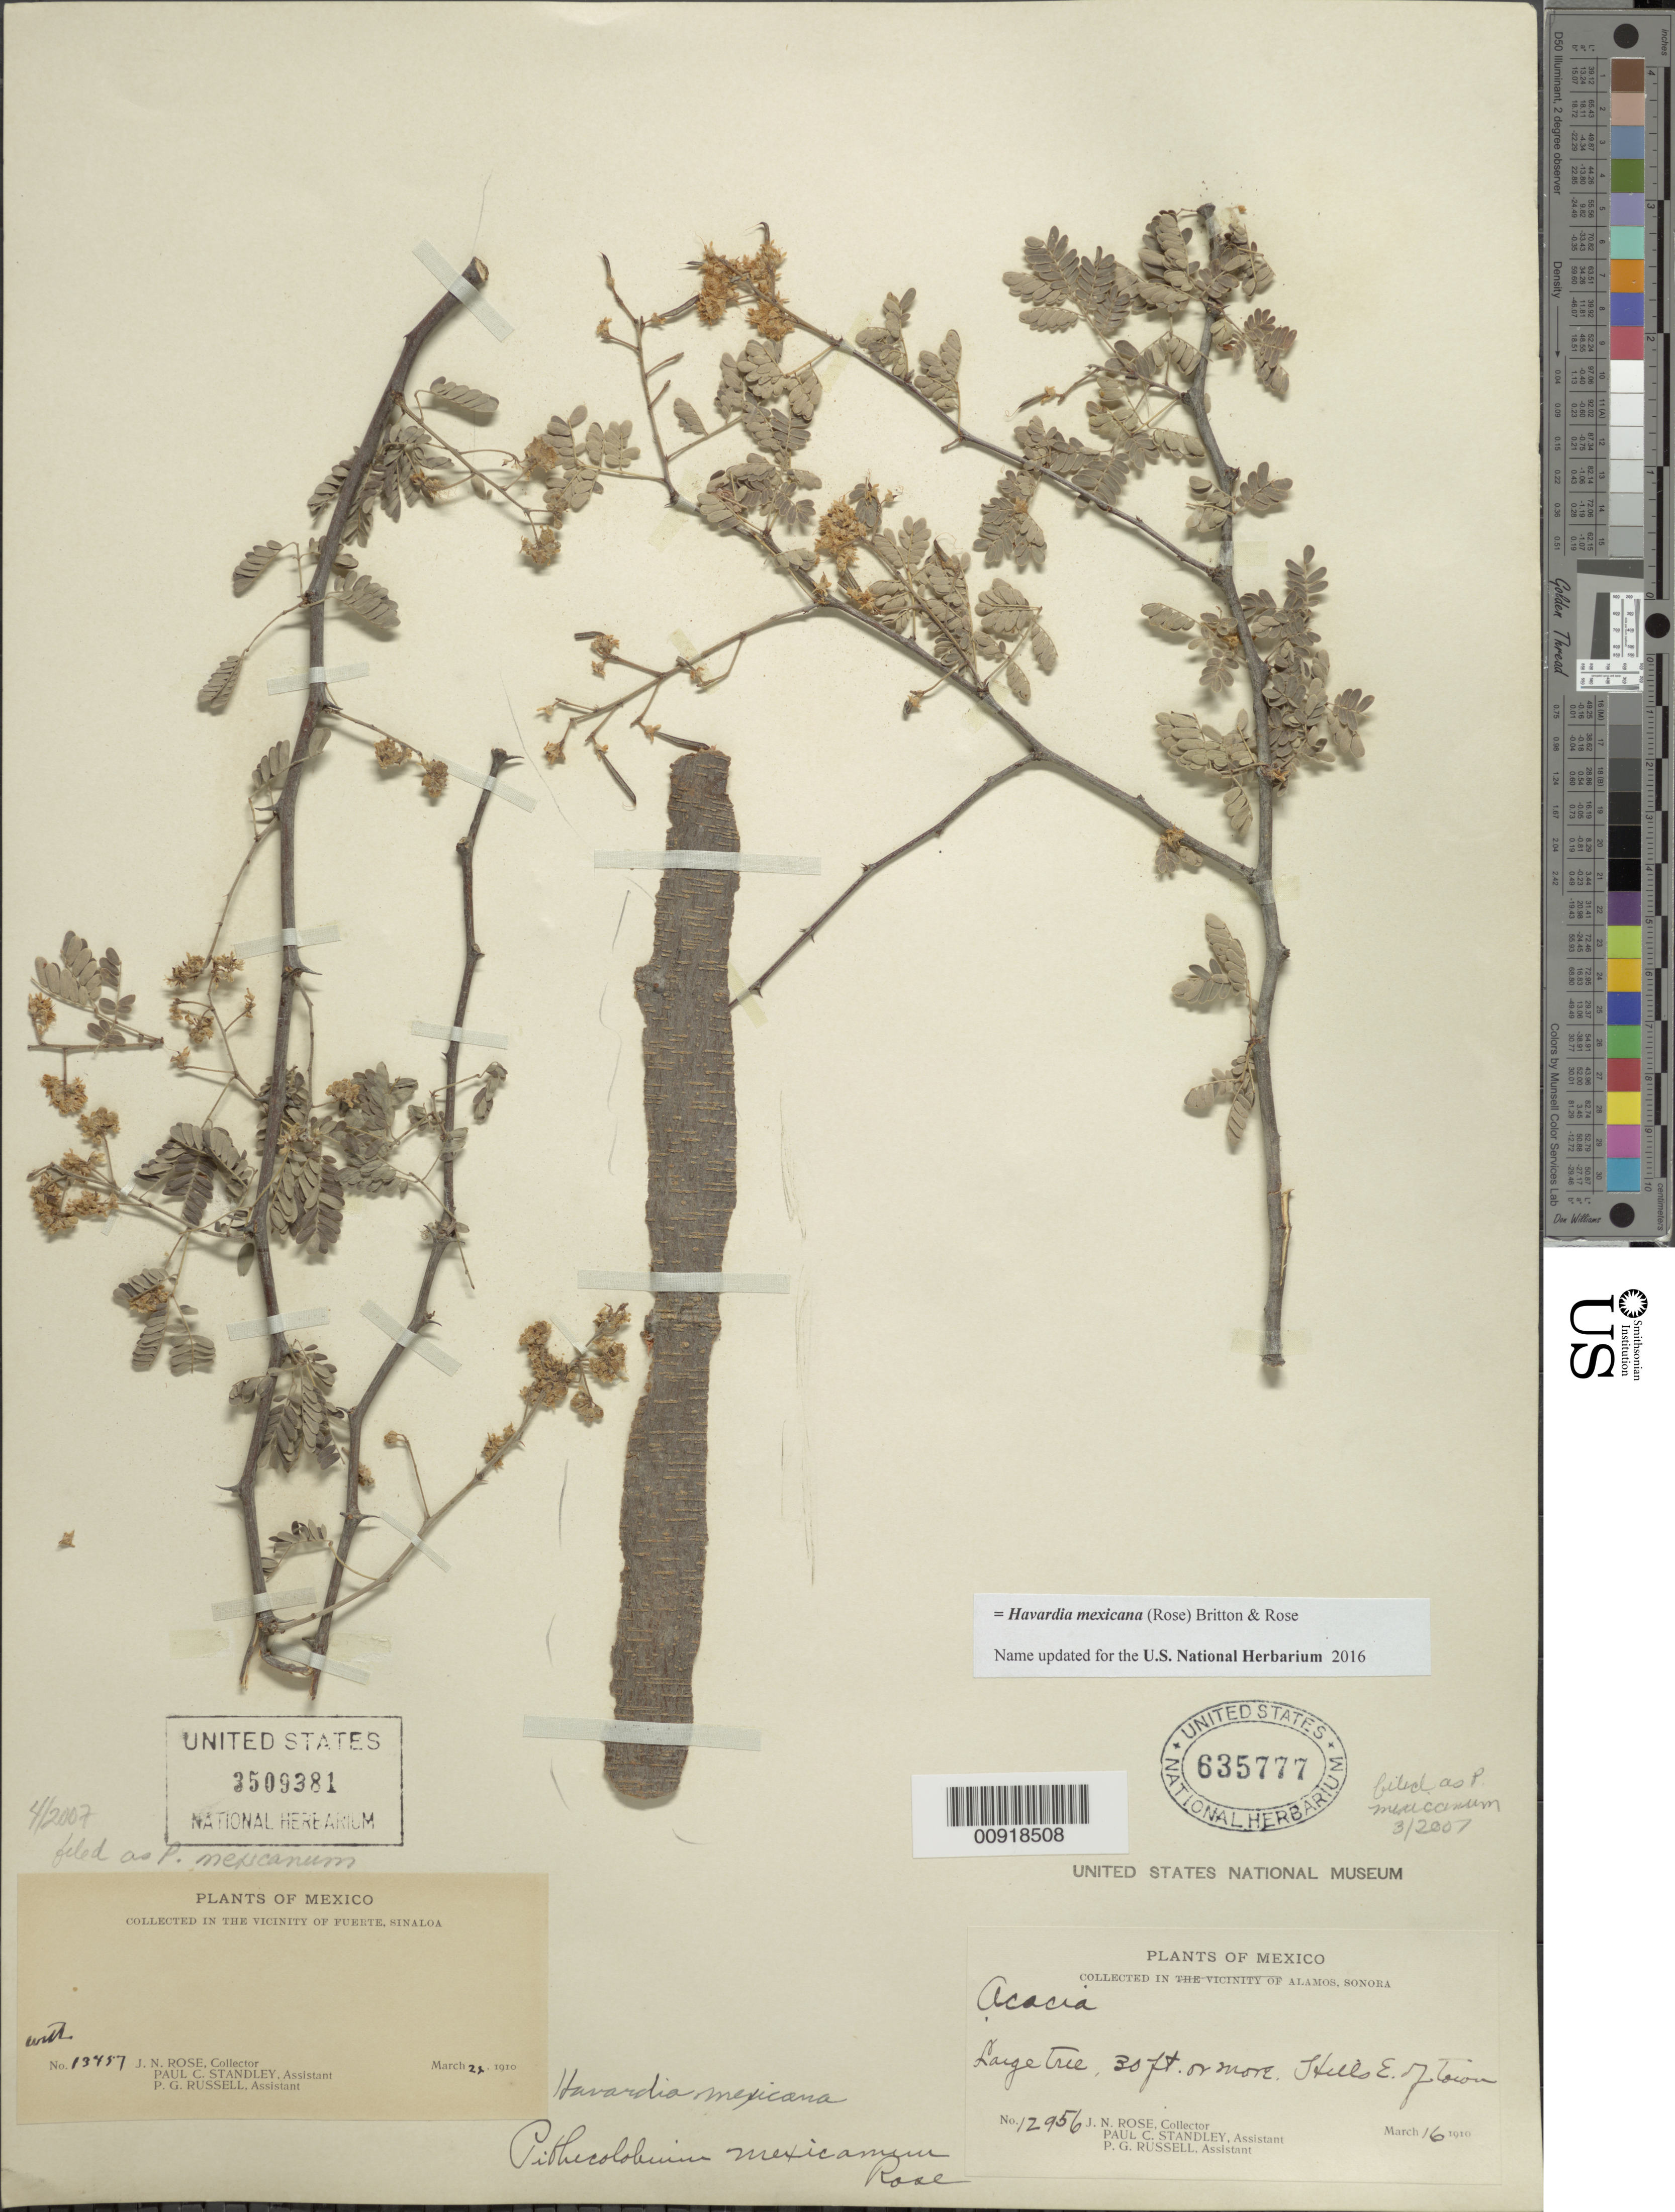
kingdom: Plantae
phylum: Tracheophyta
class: Magnoliopsida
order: Fabales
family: Fabaceae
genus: Havardia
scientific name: Havardia mexicana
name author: (Rose) Britton & Rose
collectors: J. N. Rose, P. C. Standley & P. G. Russell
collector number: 13457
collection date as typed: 25 Mar 1910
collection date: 1910-03-25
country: Mexico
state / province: Sinaloa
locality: In the vicinity of Fuerte, Sinaloa.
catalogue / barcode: US 3509381-2